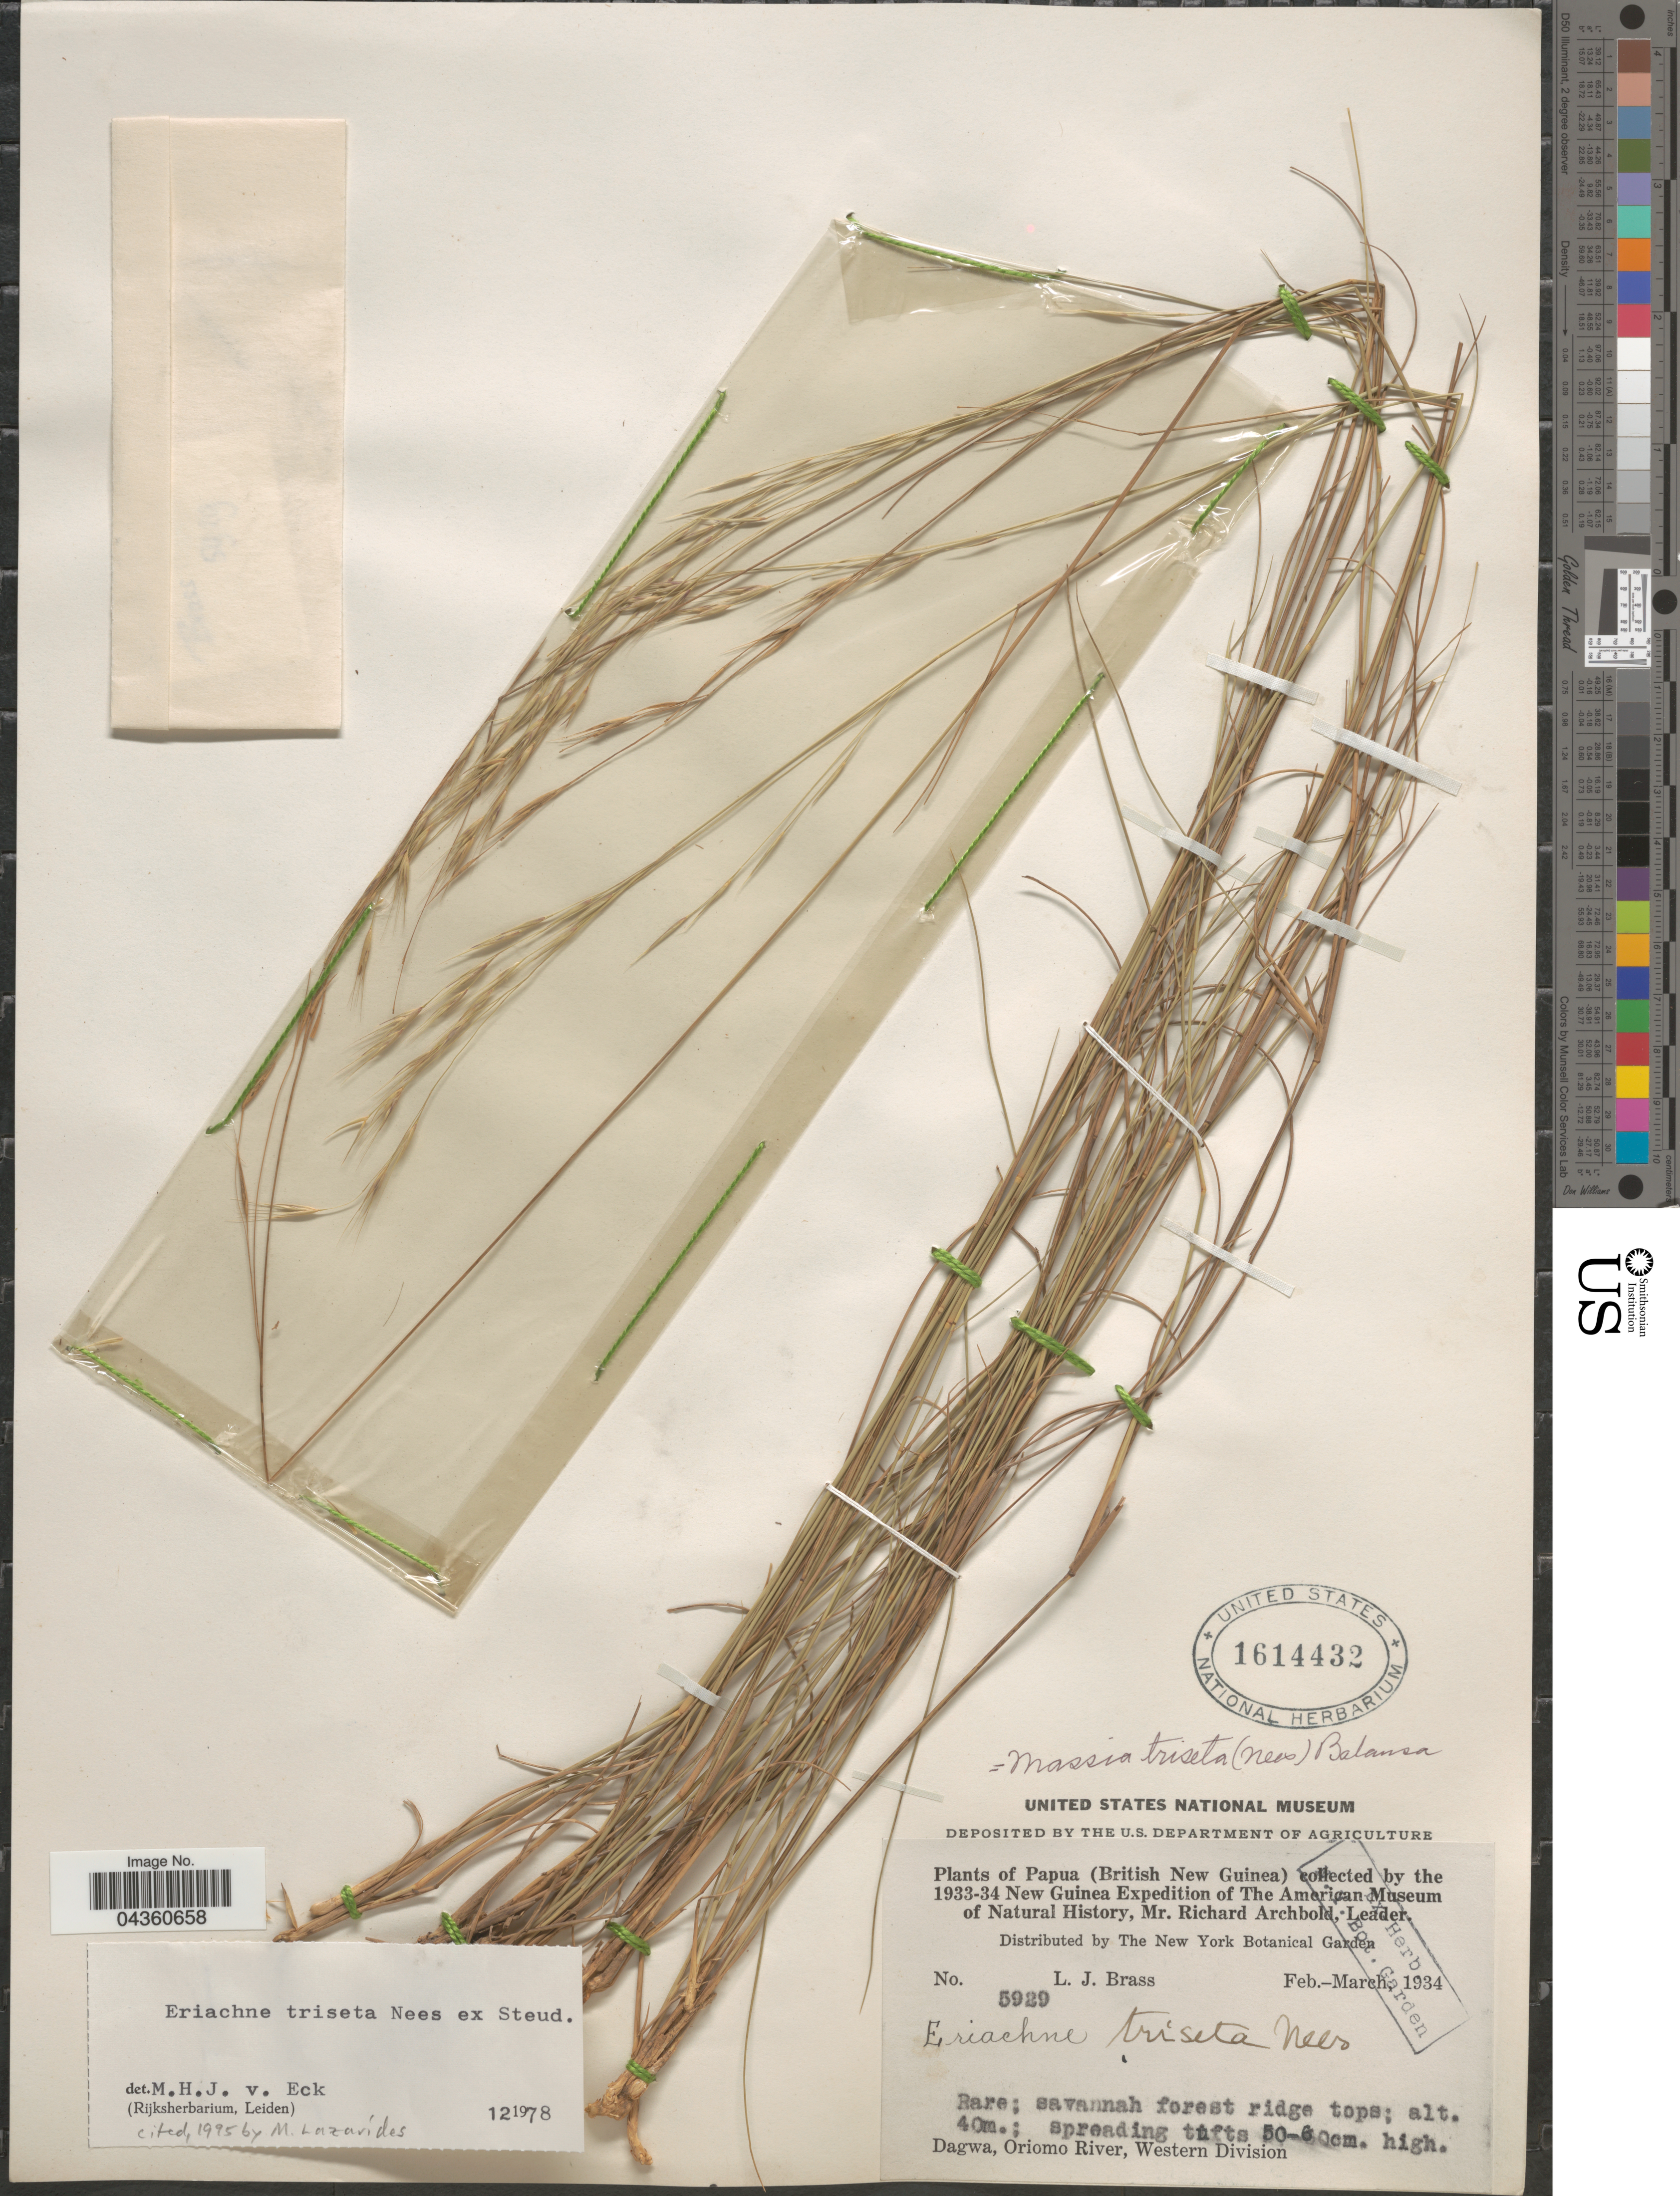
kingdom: Plantae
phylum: Tracheophyta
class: Liliopsida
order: Poales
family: Poaceae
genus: Eriachne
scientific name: Eriachne triseta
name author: Nees ex Steud.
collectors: L. J. Brass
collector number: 5929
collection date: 1934-02/1934-03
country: Papua New Guinea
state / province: Manus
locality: Papua (British New Guinea). 1933-34 New Guinea Expedition of The American Museum of Natural History. Rare; savannah forest ridge tops; Dagwa, Oriomo River, Western Division.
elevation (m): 40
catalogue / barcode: US 1614432